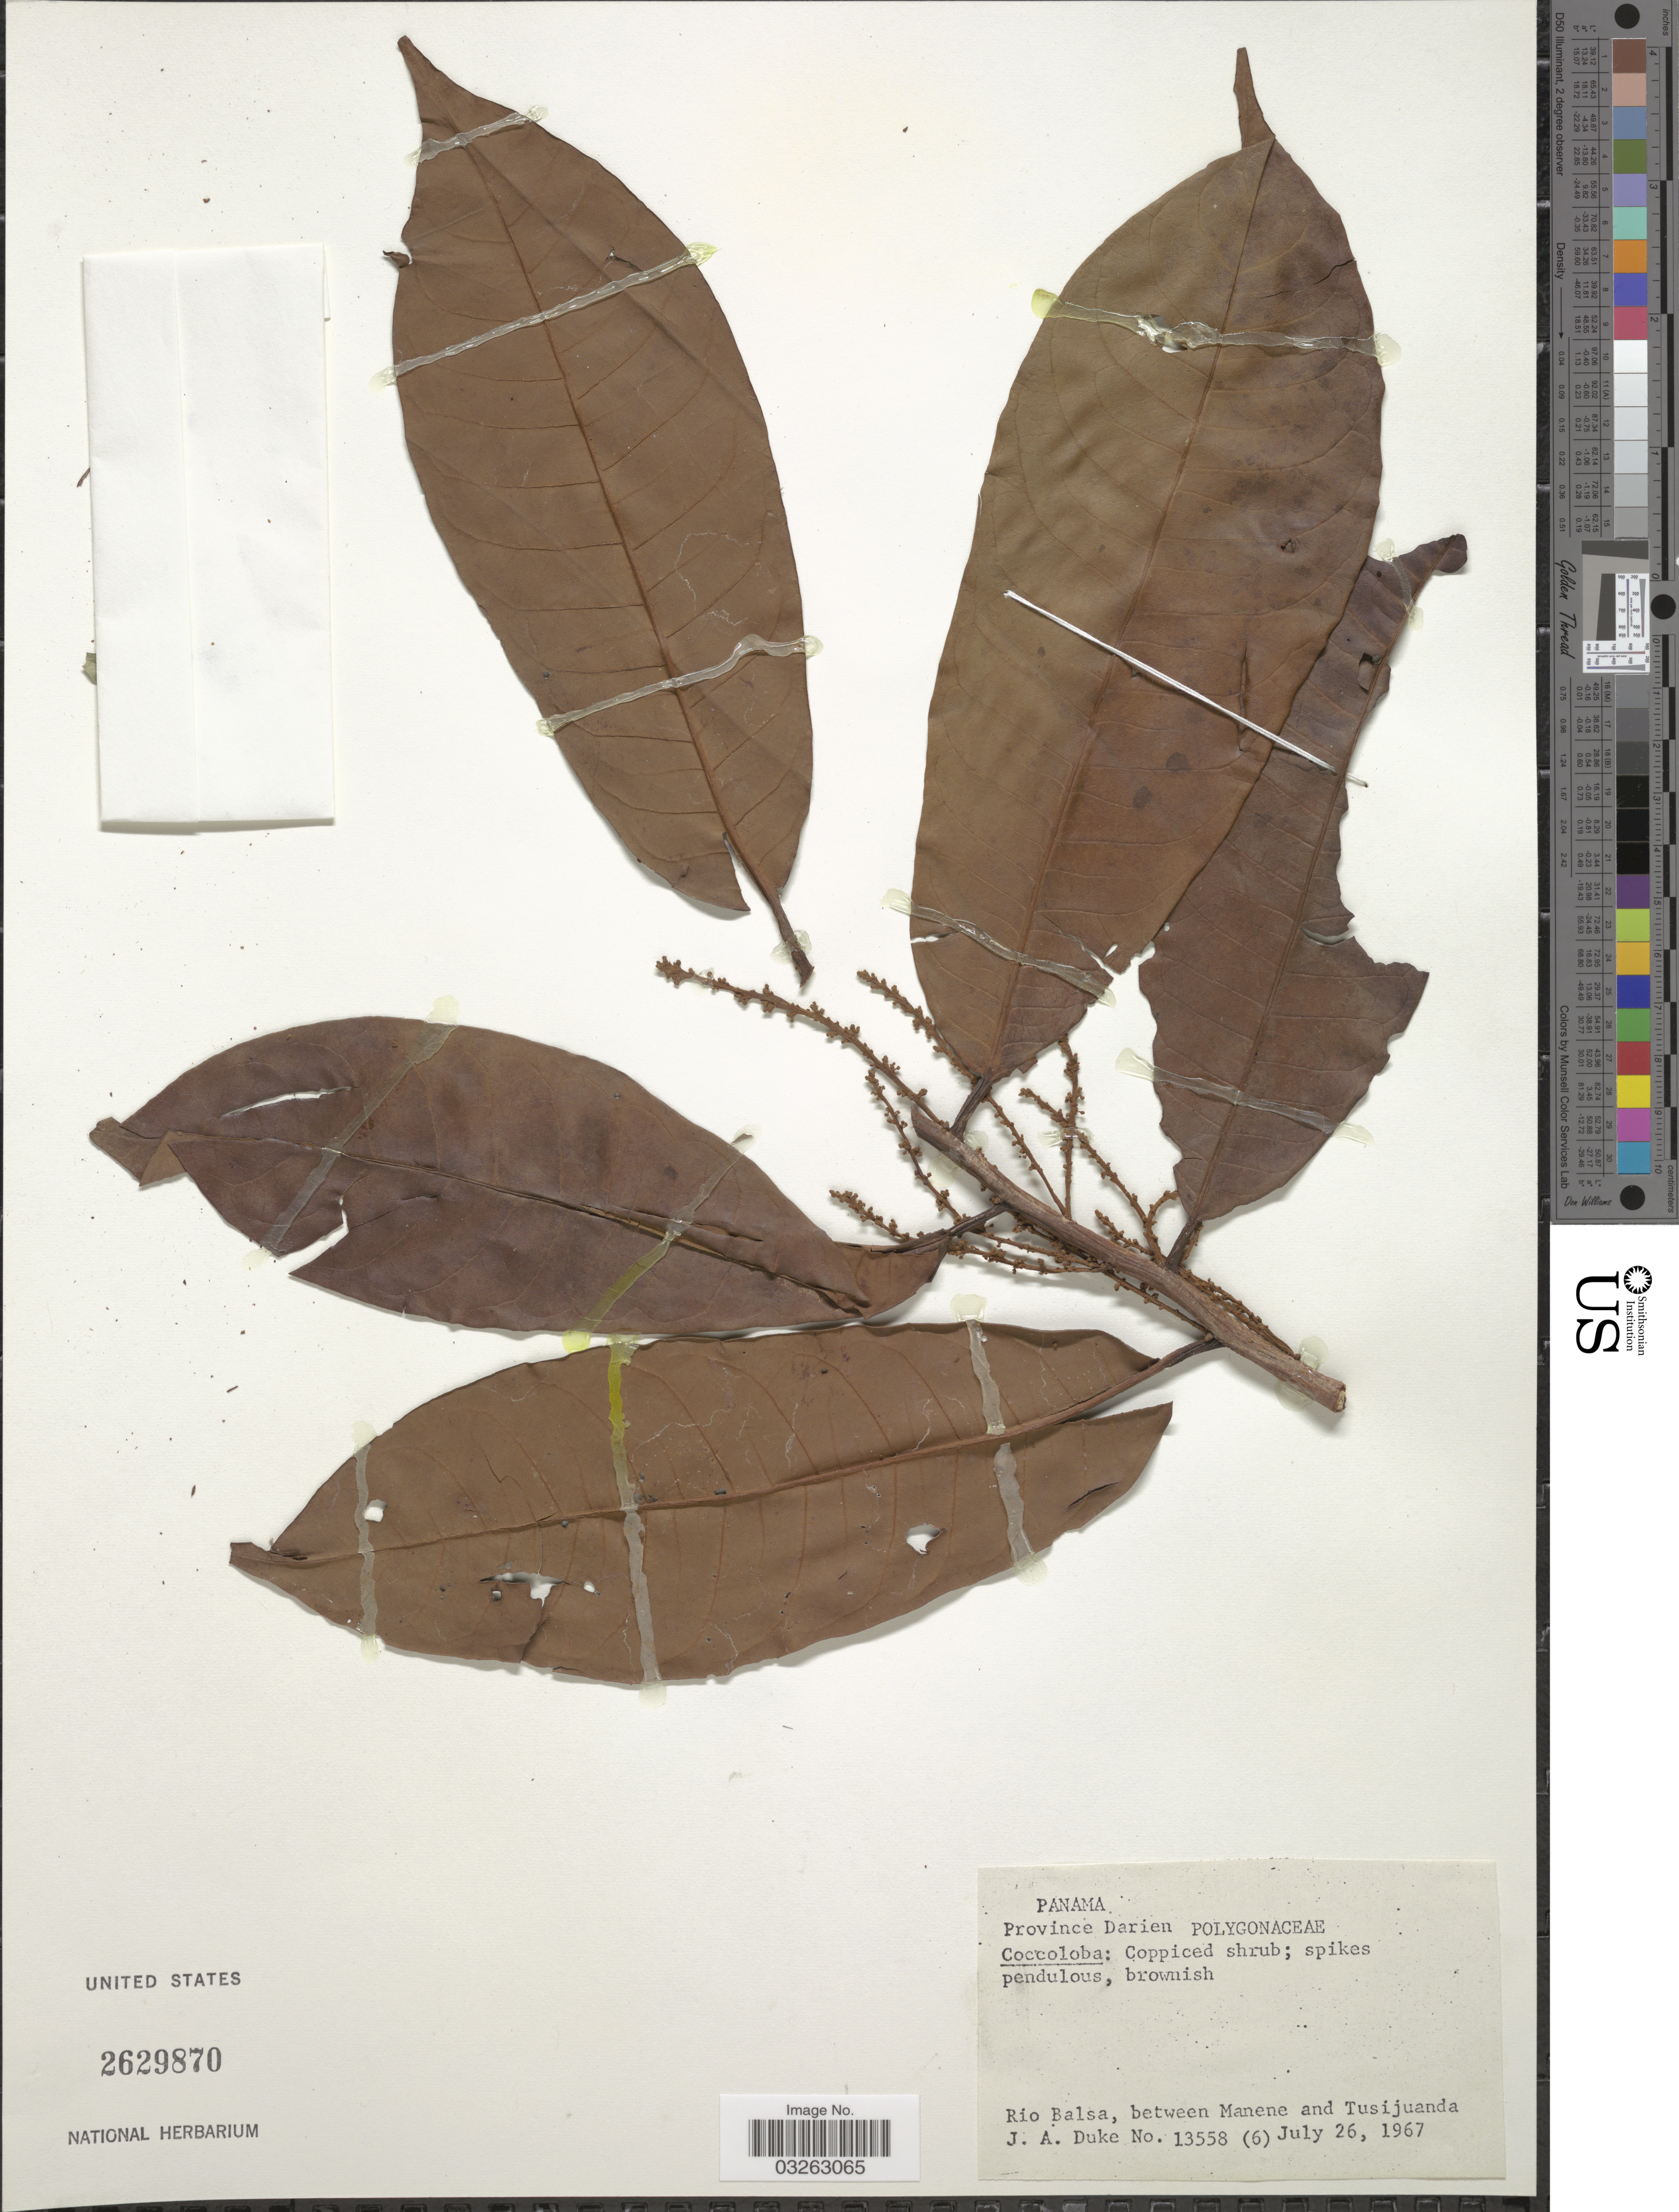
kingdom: Plantae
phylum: Tracheophyta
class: Magnoliopsida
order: Caryophyllales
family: Polygonaceae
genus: Coccoloba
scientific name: Coccoloba sp.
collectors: J. A. Duke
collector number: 13558 (6)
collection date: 1967-07-26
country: Panama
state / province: Darién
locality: Rio Balsa, between Manene and Tusijuanda.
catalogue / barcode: US 2629870